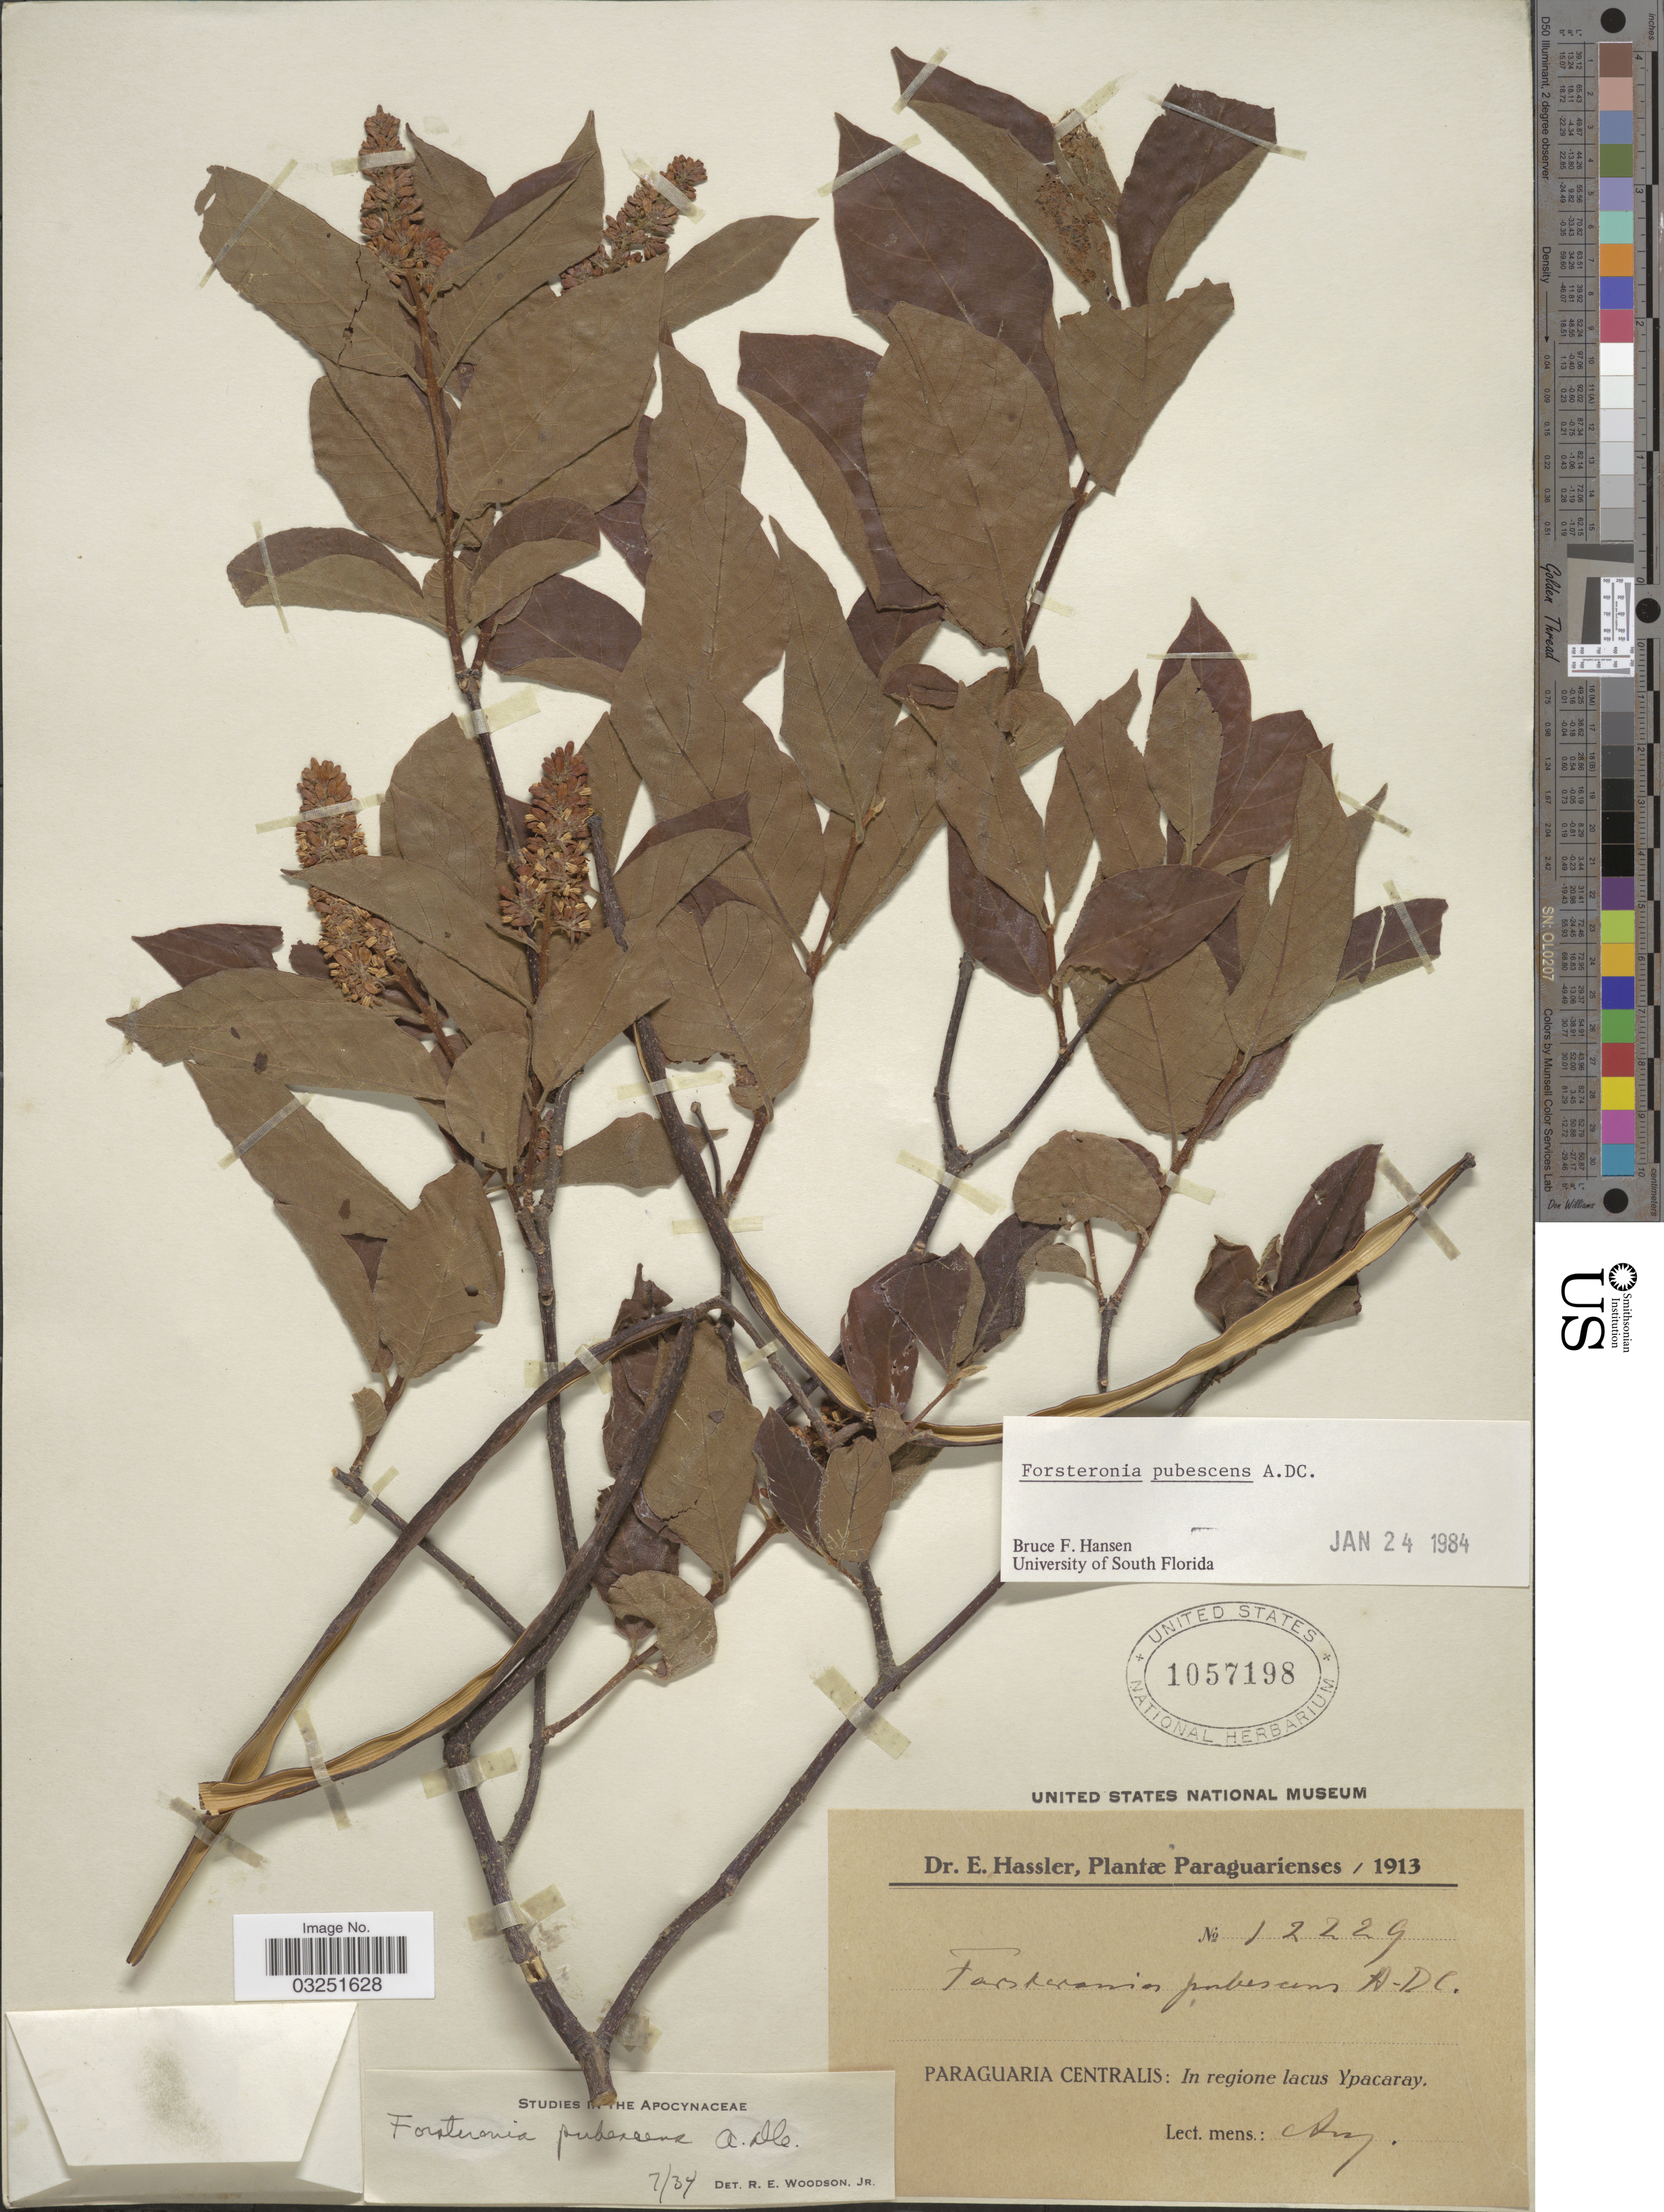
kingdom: Plantae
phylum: Tracheophyta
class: Magnoliopsida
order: Gentianales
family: Apocynaceae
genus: Forsteronia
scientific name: Forsteronia pubescens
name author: A. DC.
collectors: E. Hassler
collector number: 12229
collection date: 1913-08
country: Paraguay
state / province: Paraguari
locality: Paraguaria Centralis: In regione lacus Ypacaray.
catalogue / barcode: US 1057198